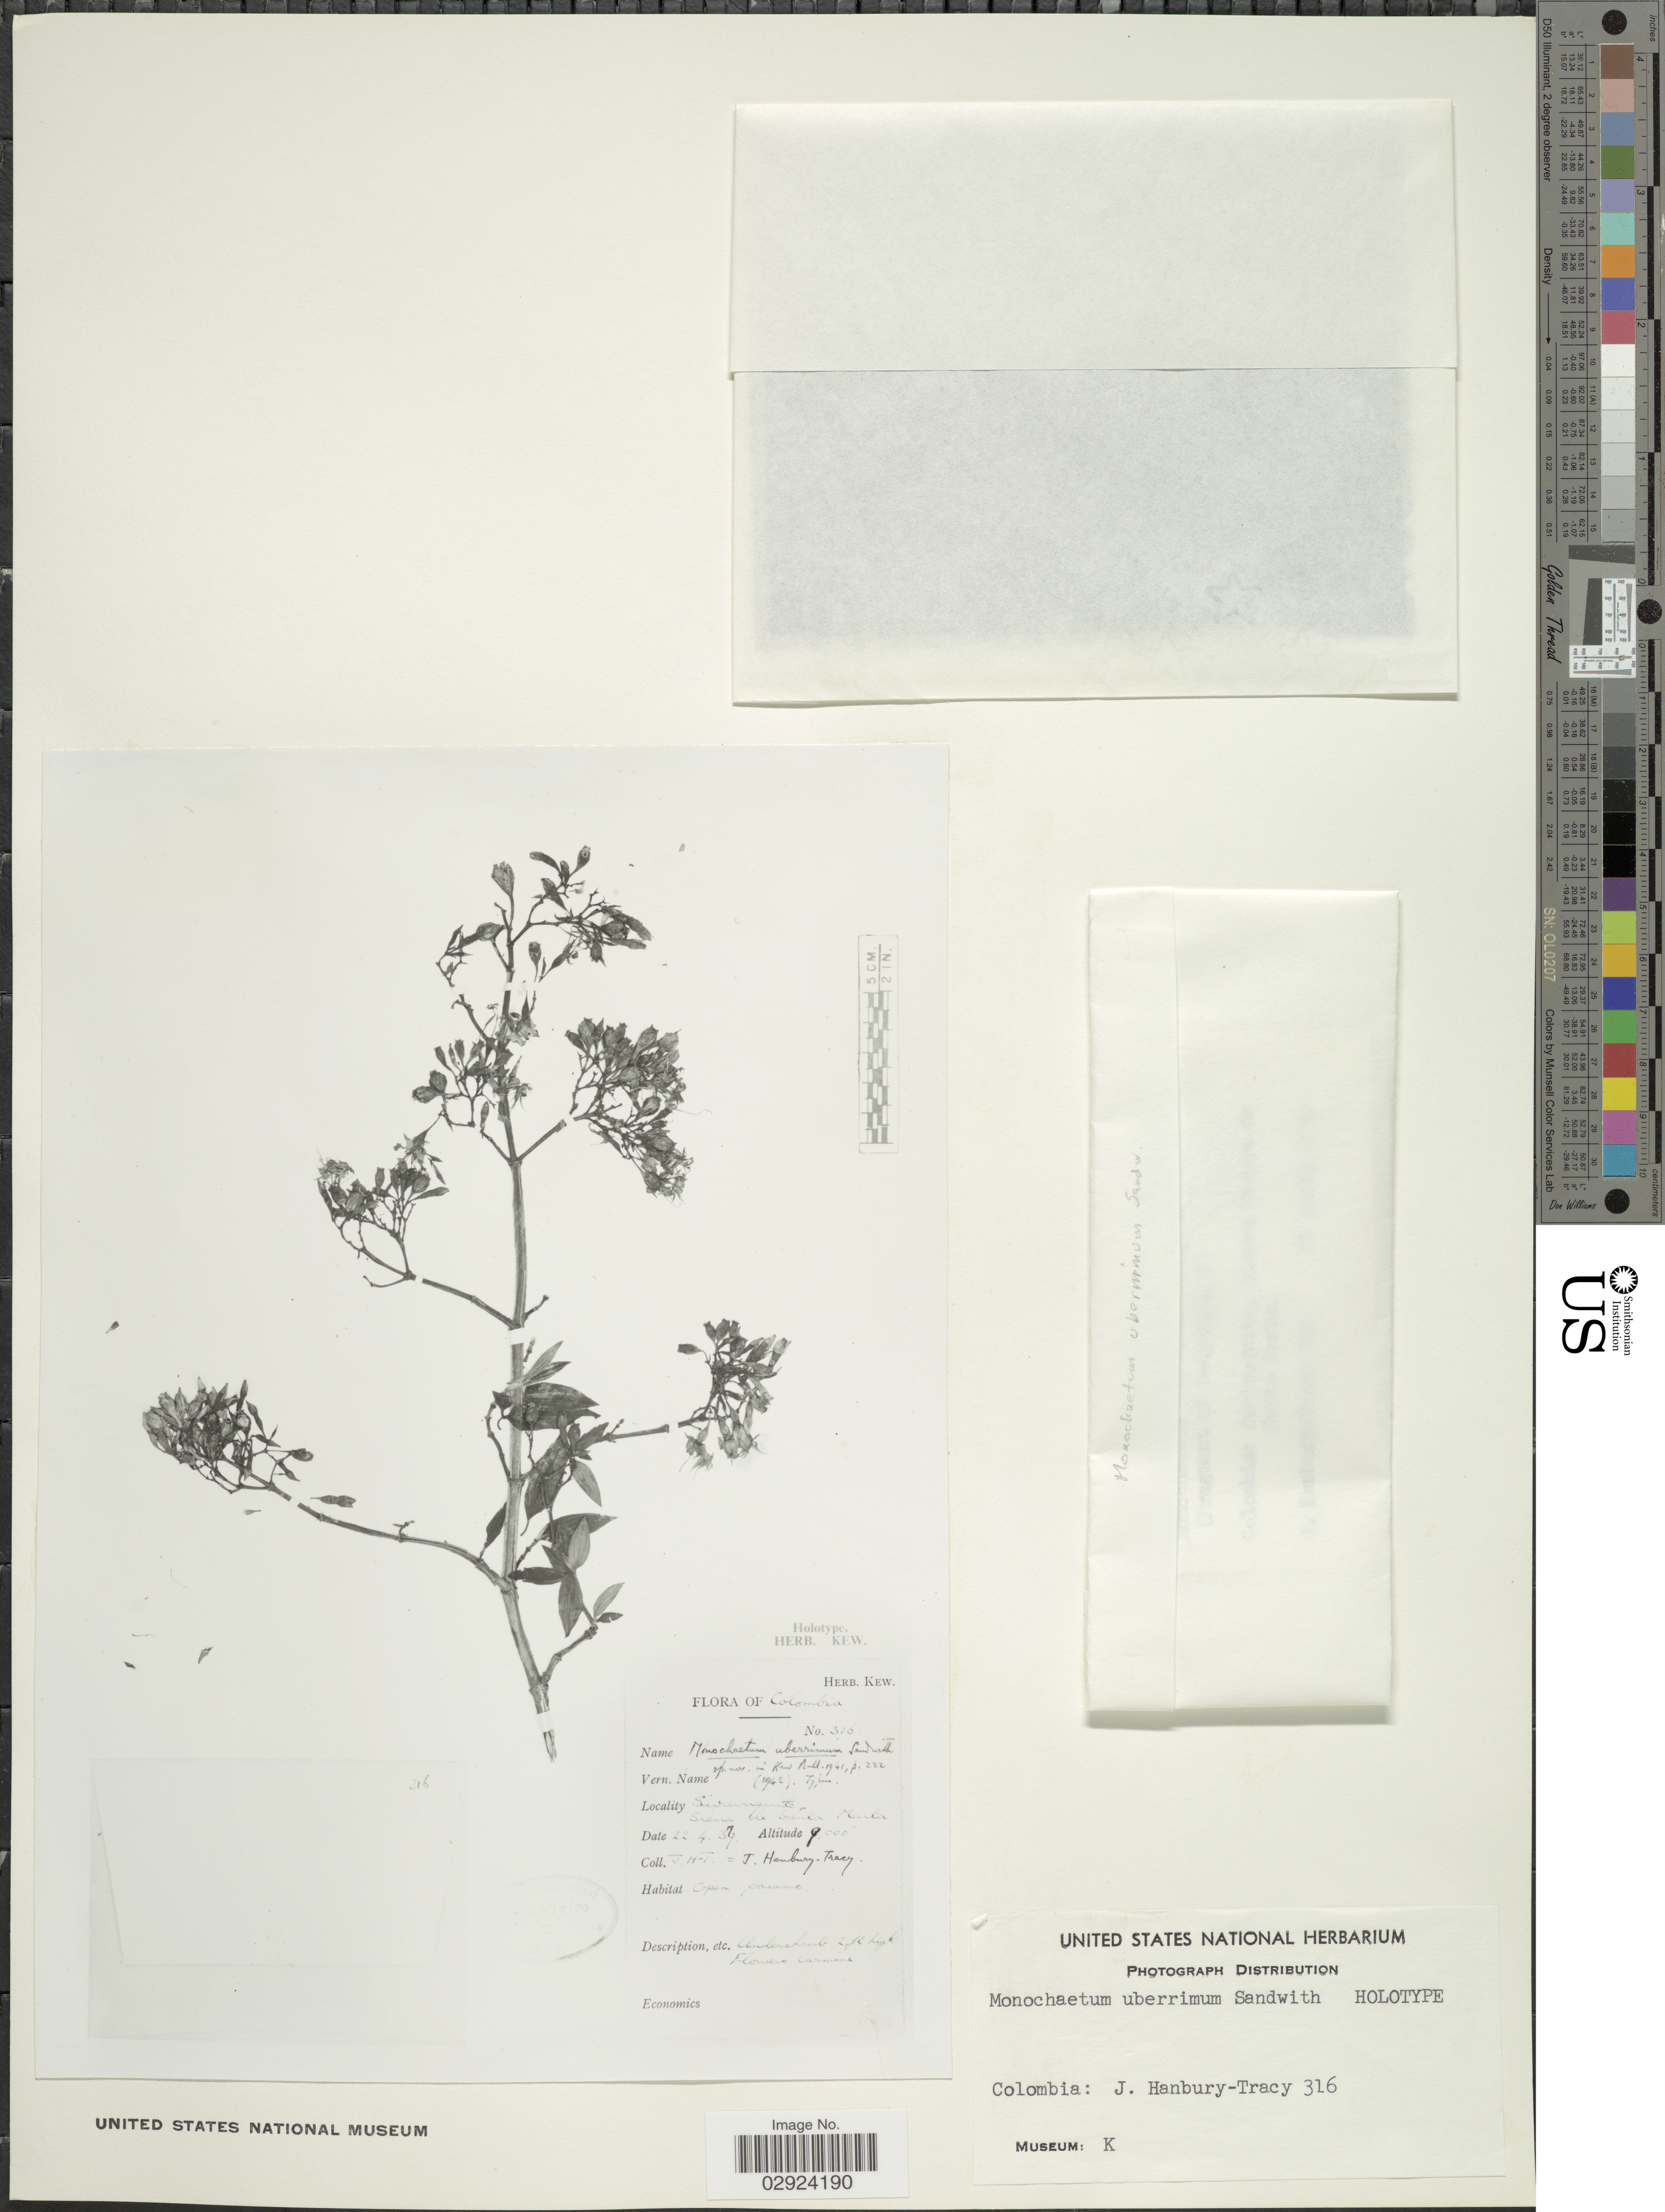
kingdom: Plantae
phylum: Tracheophyta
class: Magnoliopsida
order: Myrtales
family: Melastomataceae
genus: Monochaetum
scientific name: Monochaetum uberrimum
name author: Sandwith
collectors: J. Hanbury-Tracy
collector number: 316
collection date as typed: Transcribed d/m/y: 22/4/39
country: Colombia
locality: Surivaquito, Sierra de Santa Marta.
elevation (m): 2743